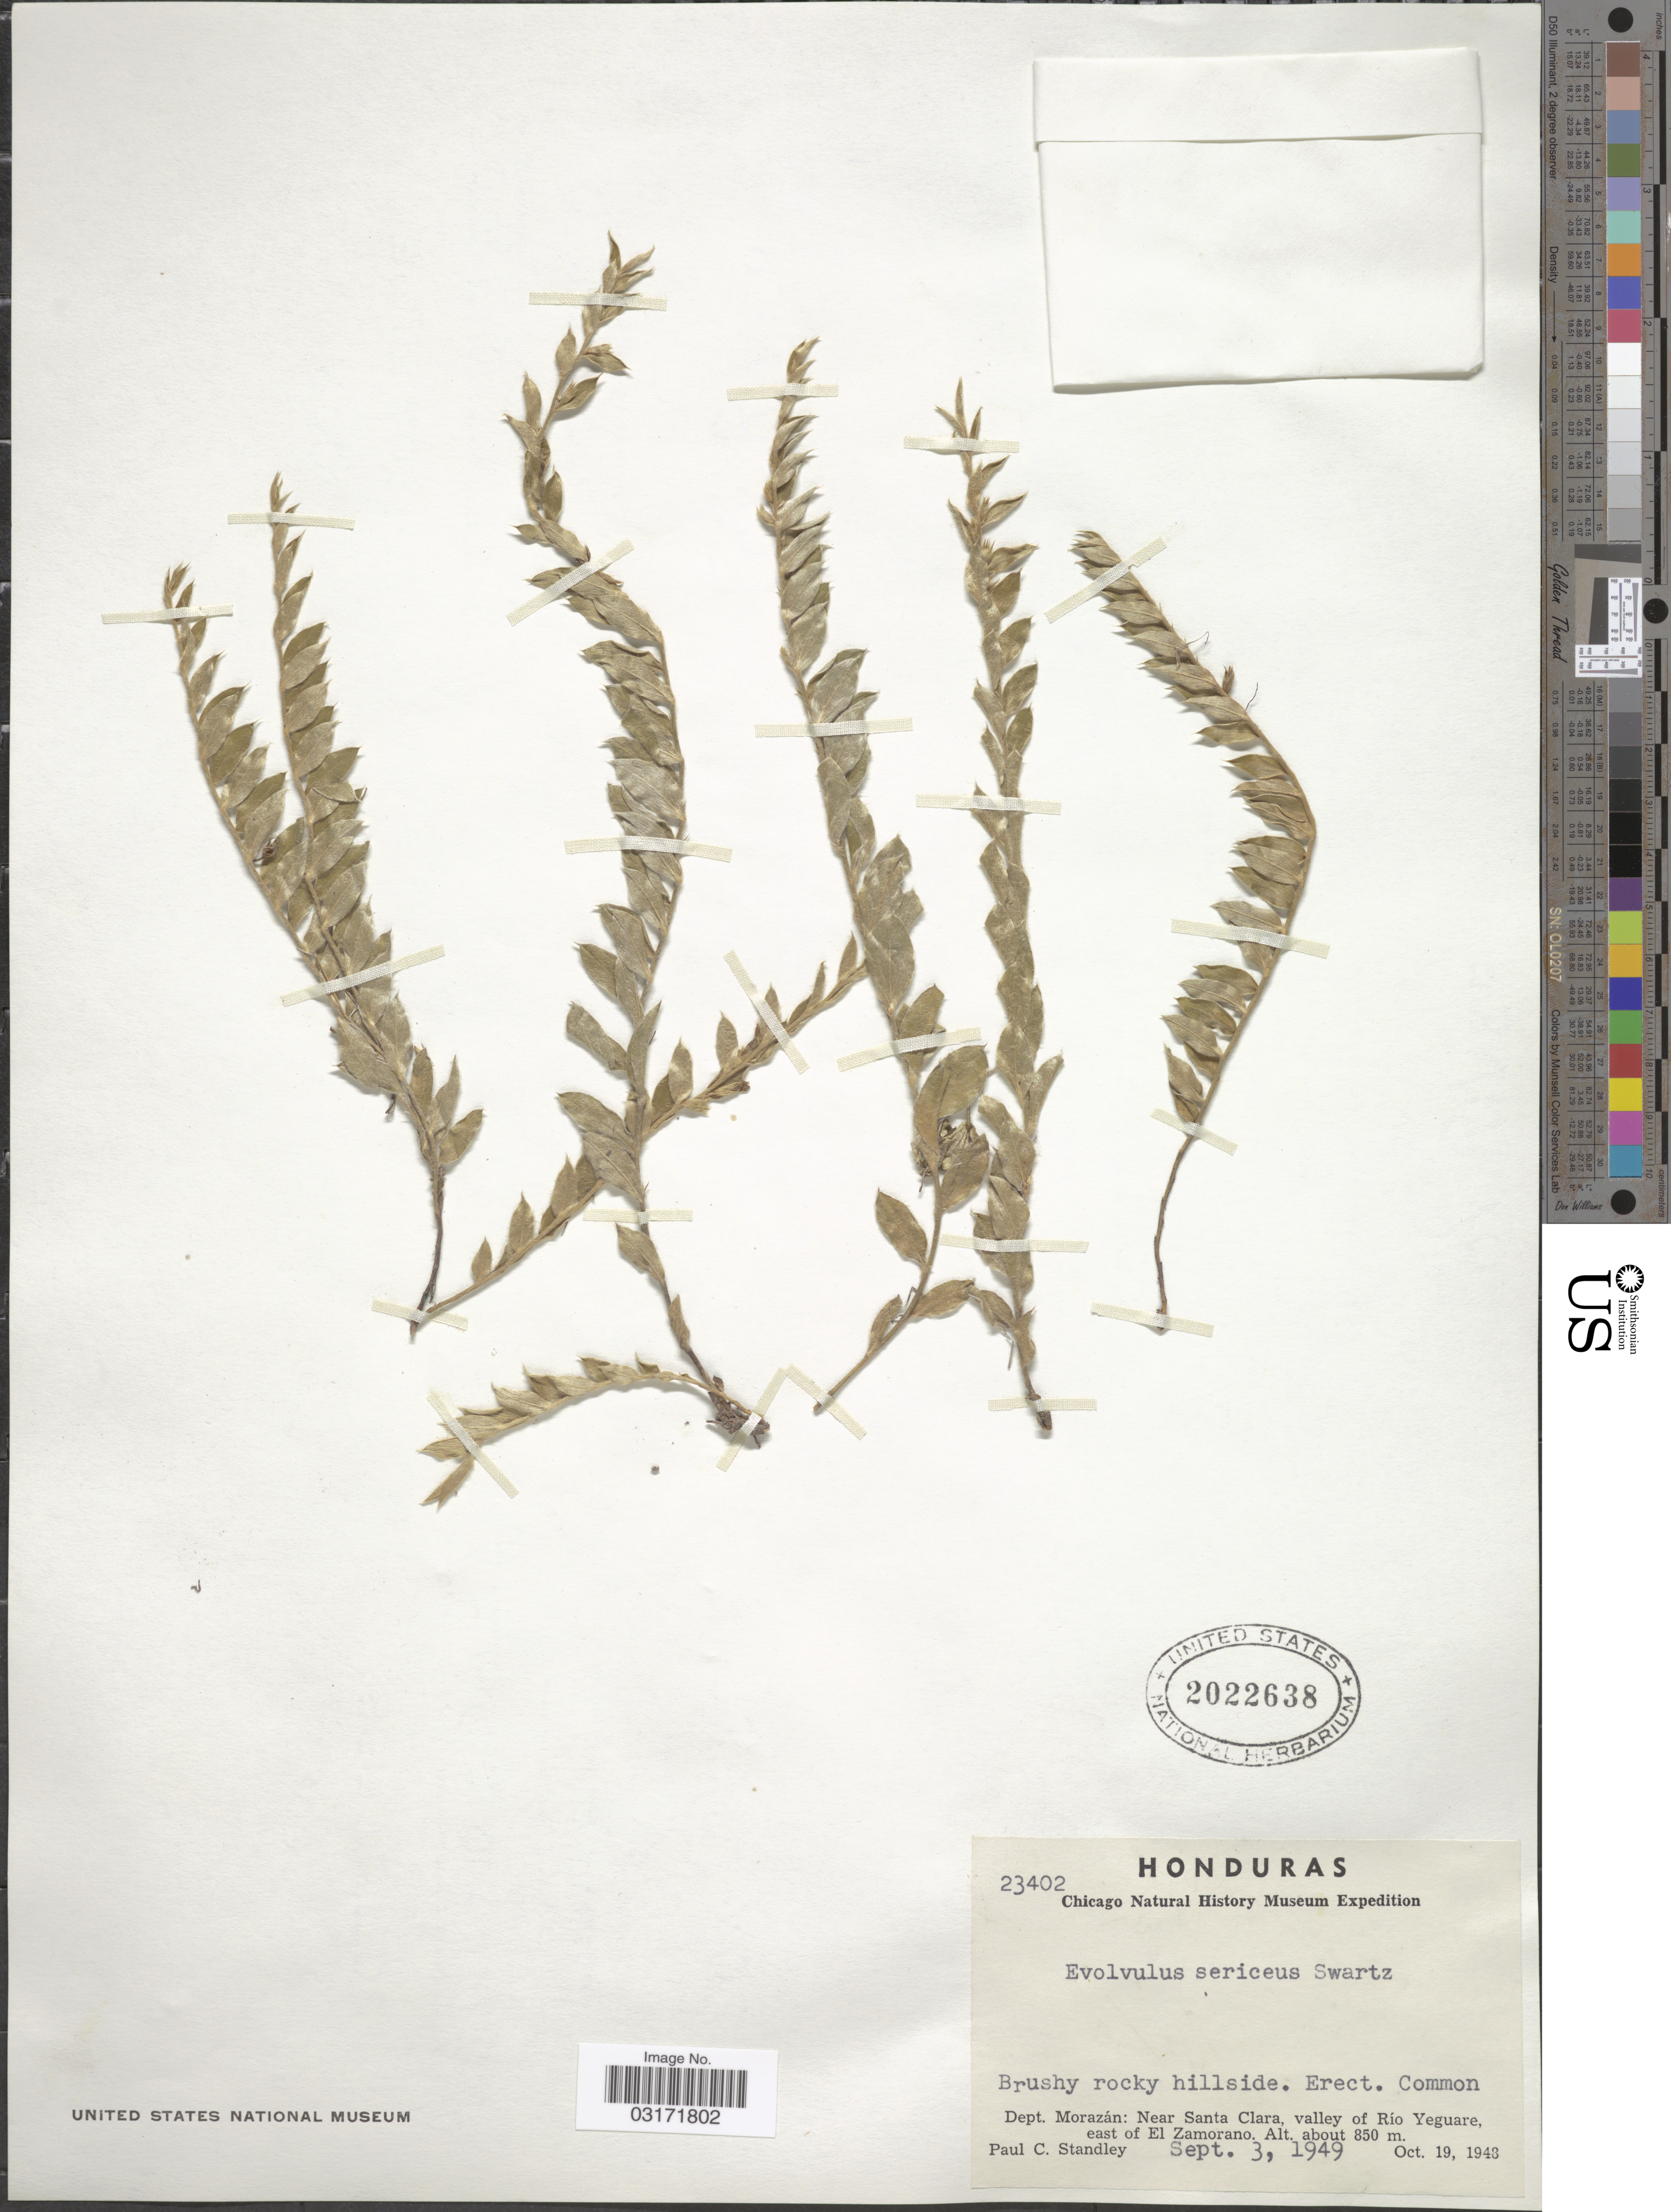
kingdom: Plantae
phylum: Tracheophyta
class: Magnoliopsida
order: Solanales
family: Convolvulaceae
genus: Evolvulus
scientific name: Evolvulus sericeus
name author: Sw.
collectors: P. C. Standley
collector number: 23402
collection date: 1949-09-03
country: Honduras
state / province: Fco. Morazán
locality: Dept. Morazán: Near Santa Clara, valley of Río Yeguare, east of El Zamorano.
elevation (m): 850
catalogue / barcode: US 2022638